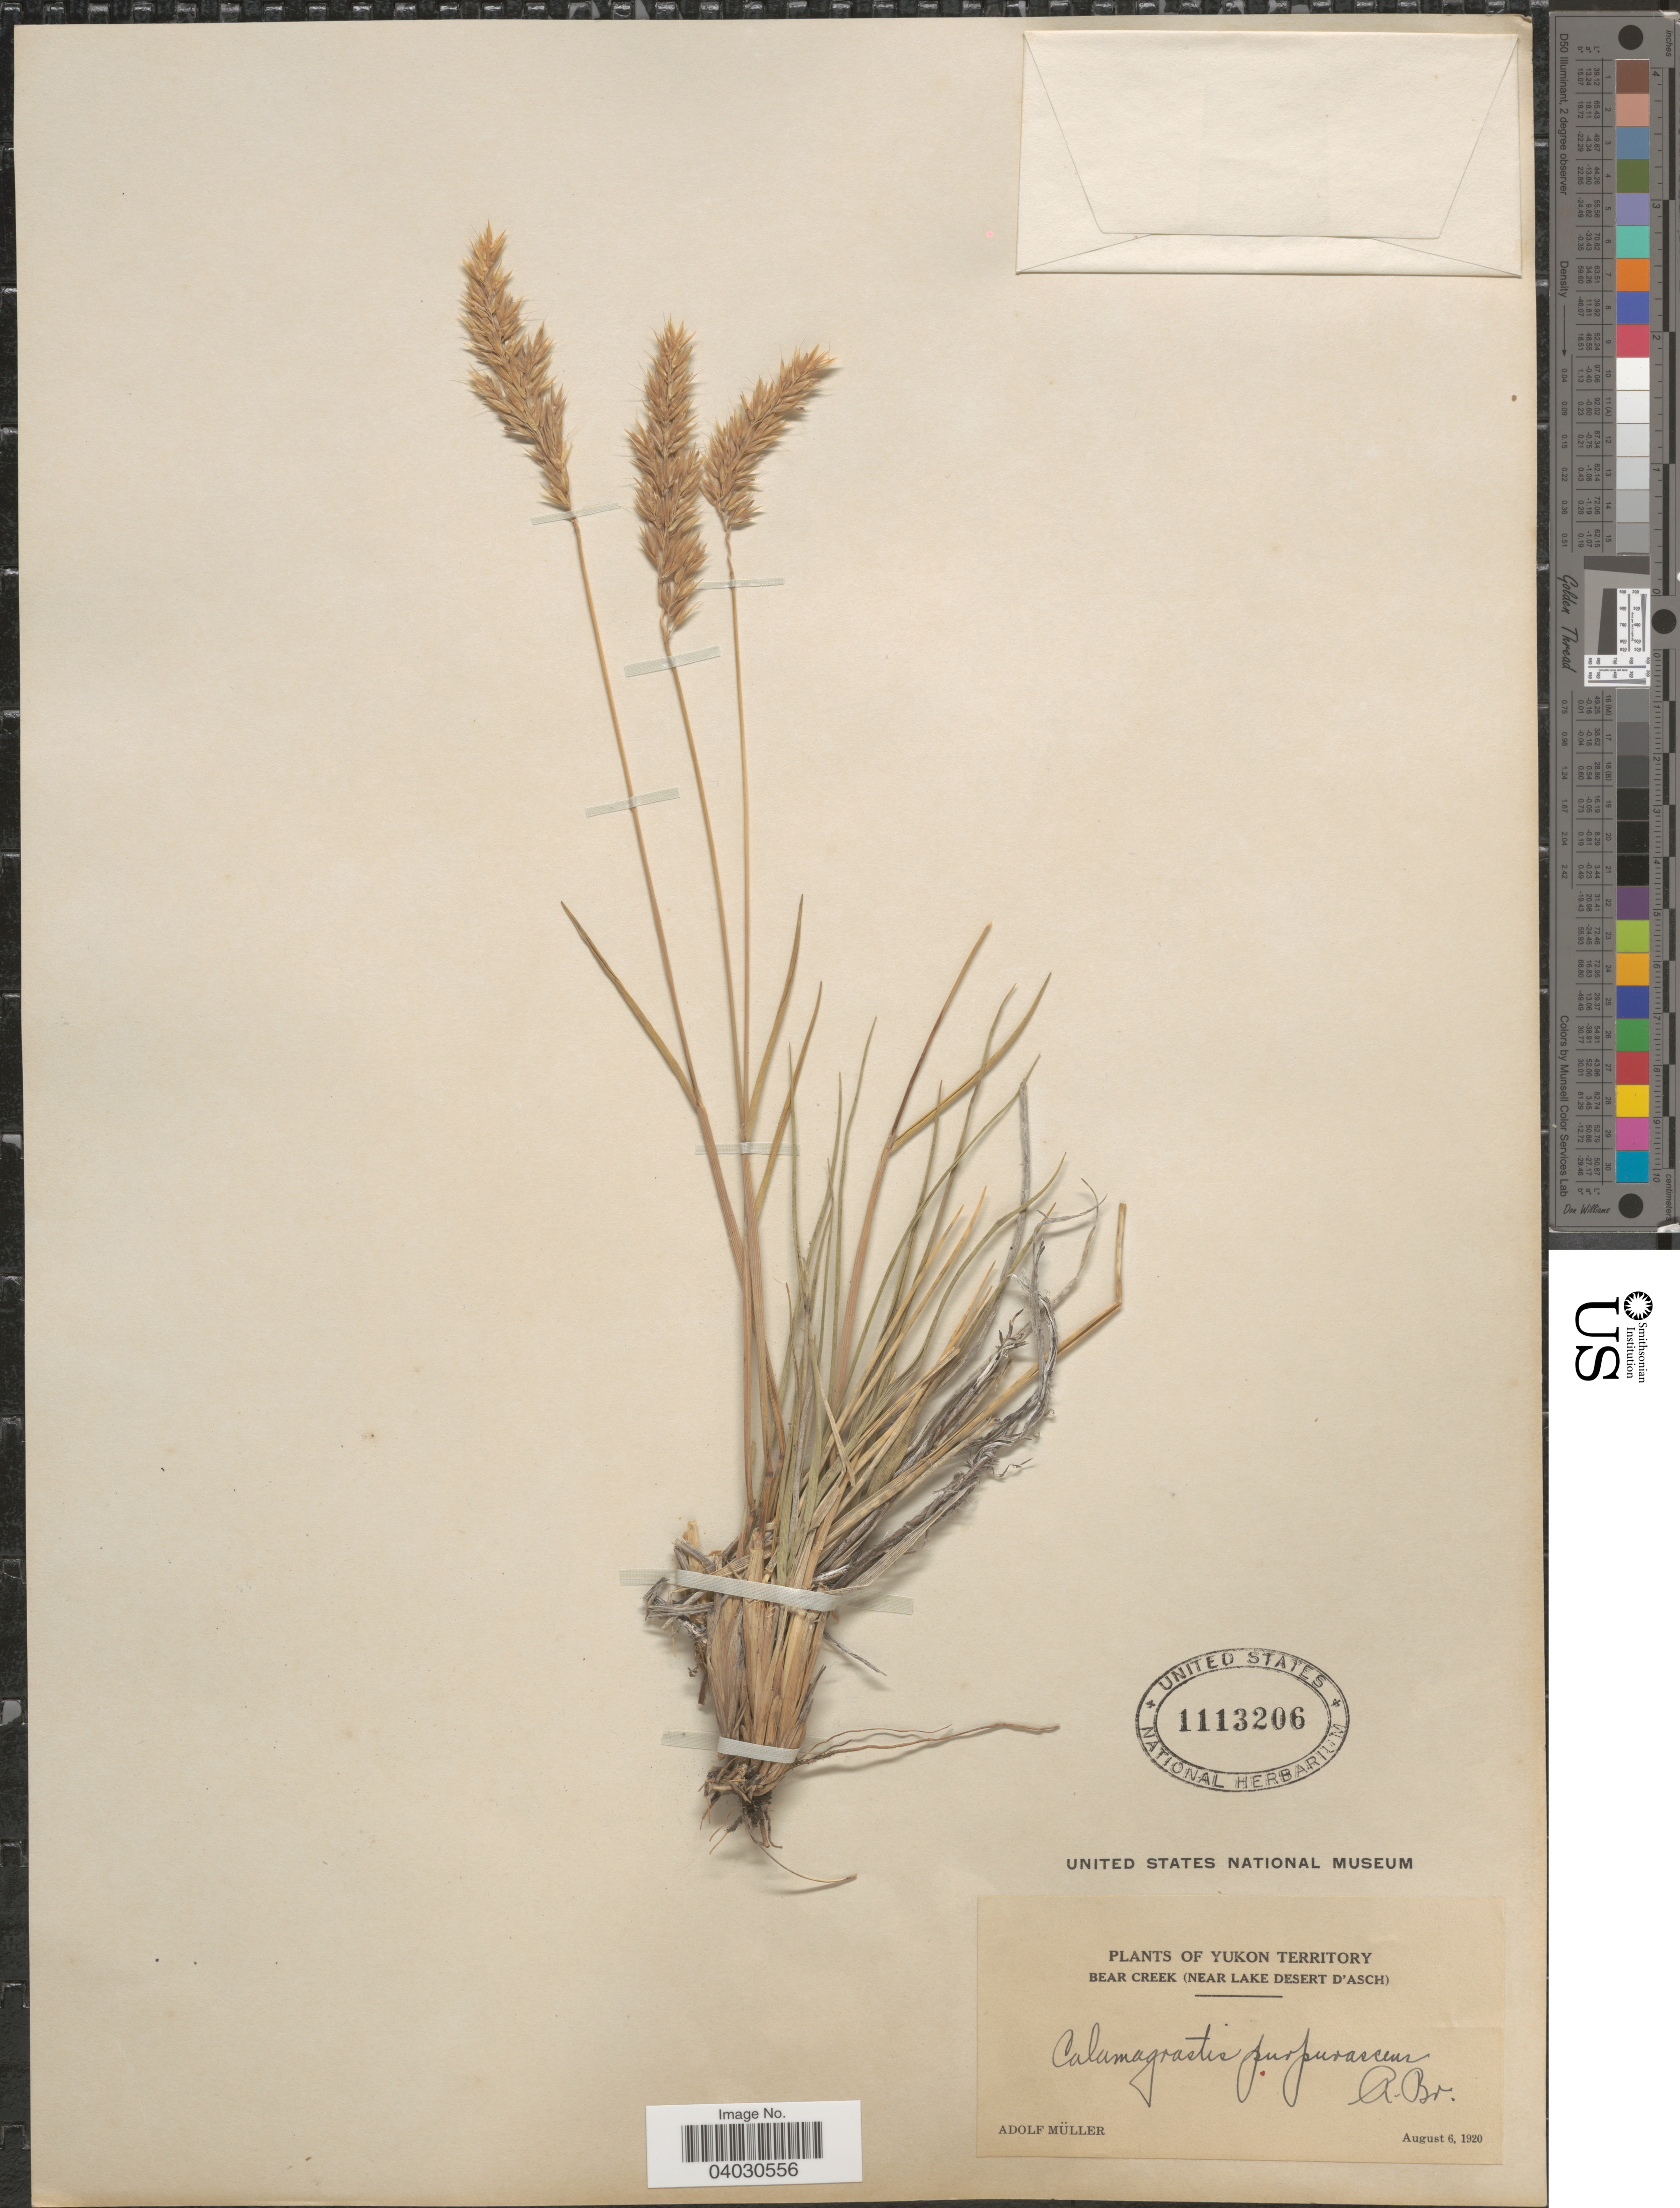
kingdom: Plantae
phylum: Tracheophyta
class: Liliopsida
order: Poales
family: Poaceae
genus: Calamagrostis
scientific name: Calamagrostis purpurascens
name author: R. Br.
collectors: A. Muller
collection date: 1920-08-06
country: Canada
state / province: Yukon Territory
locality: Bear Creek (Near Lake Desert D' Asch).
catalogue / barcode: US 1113206